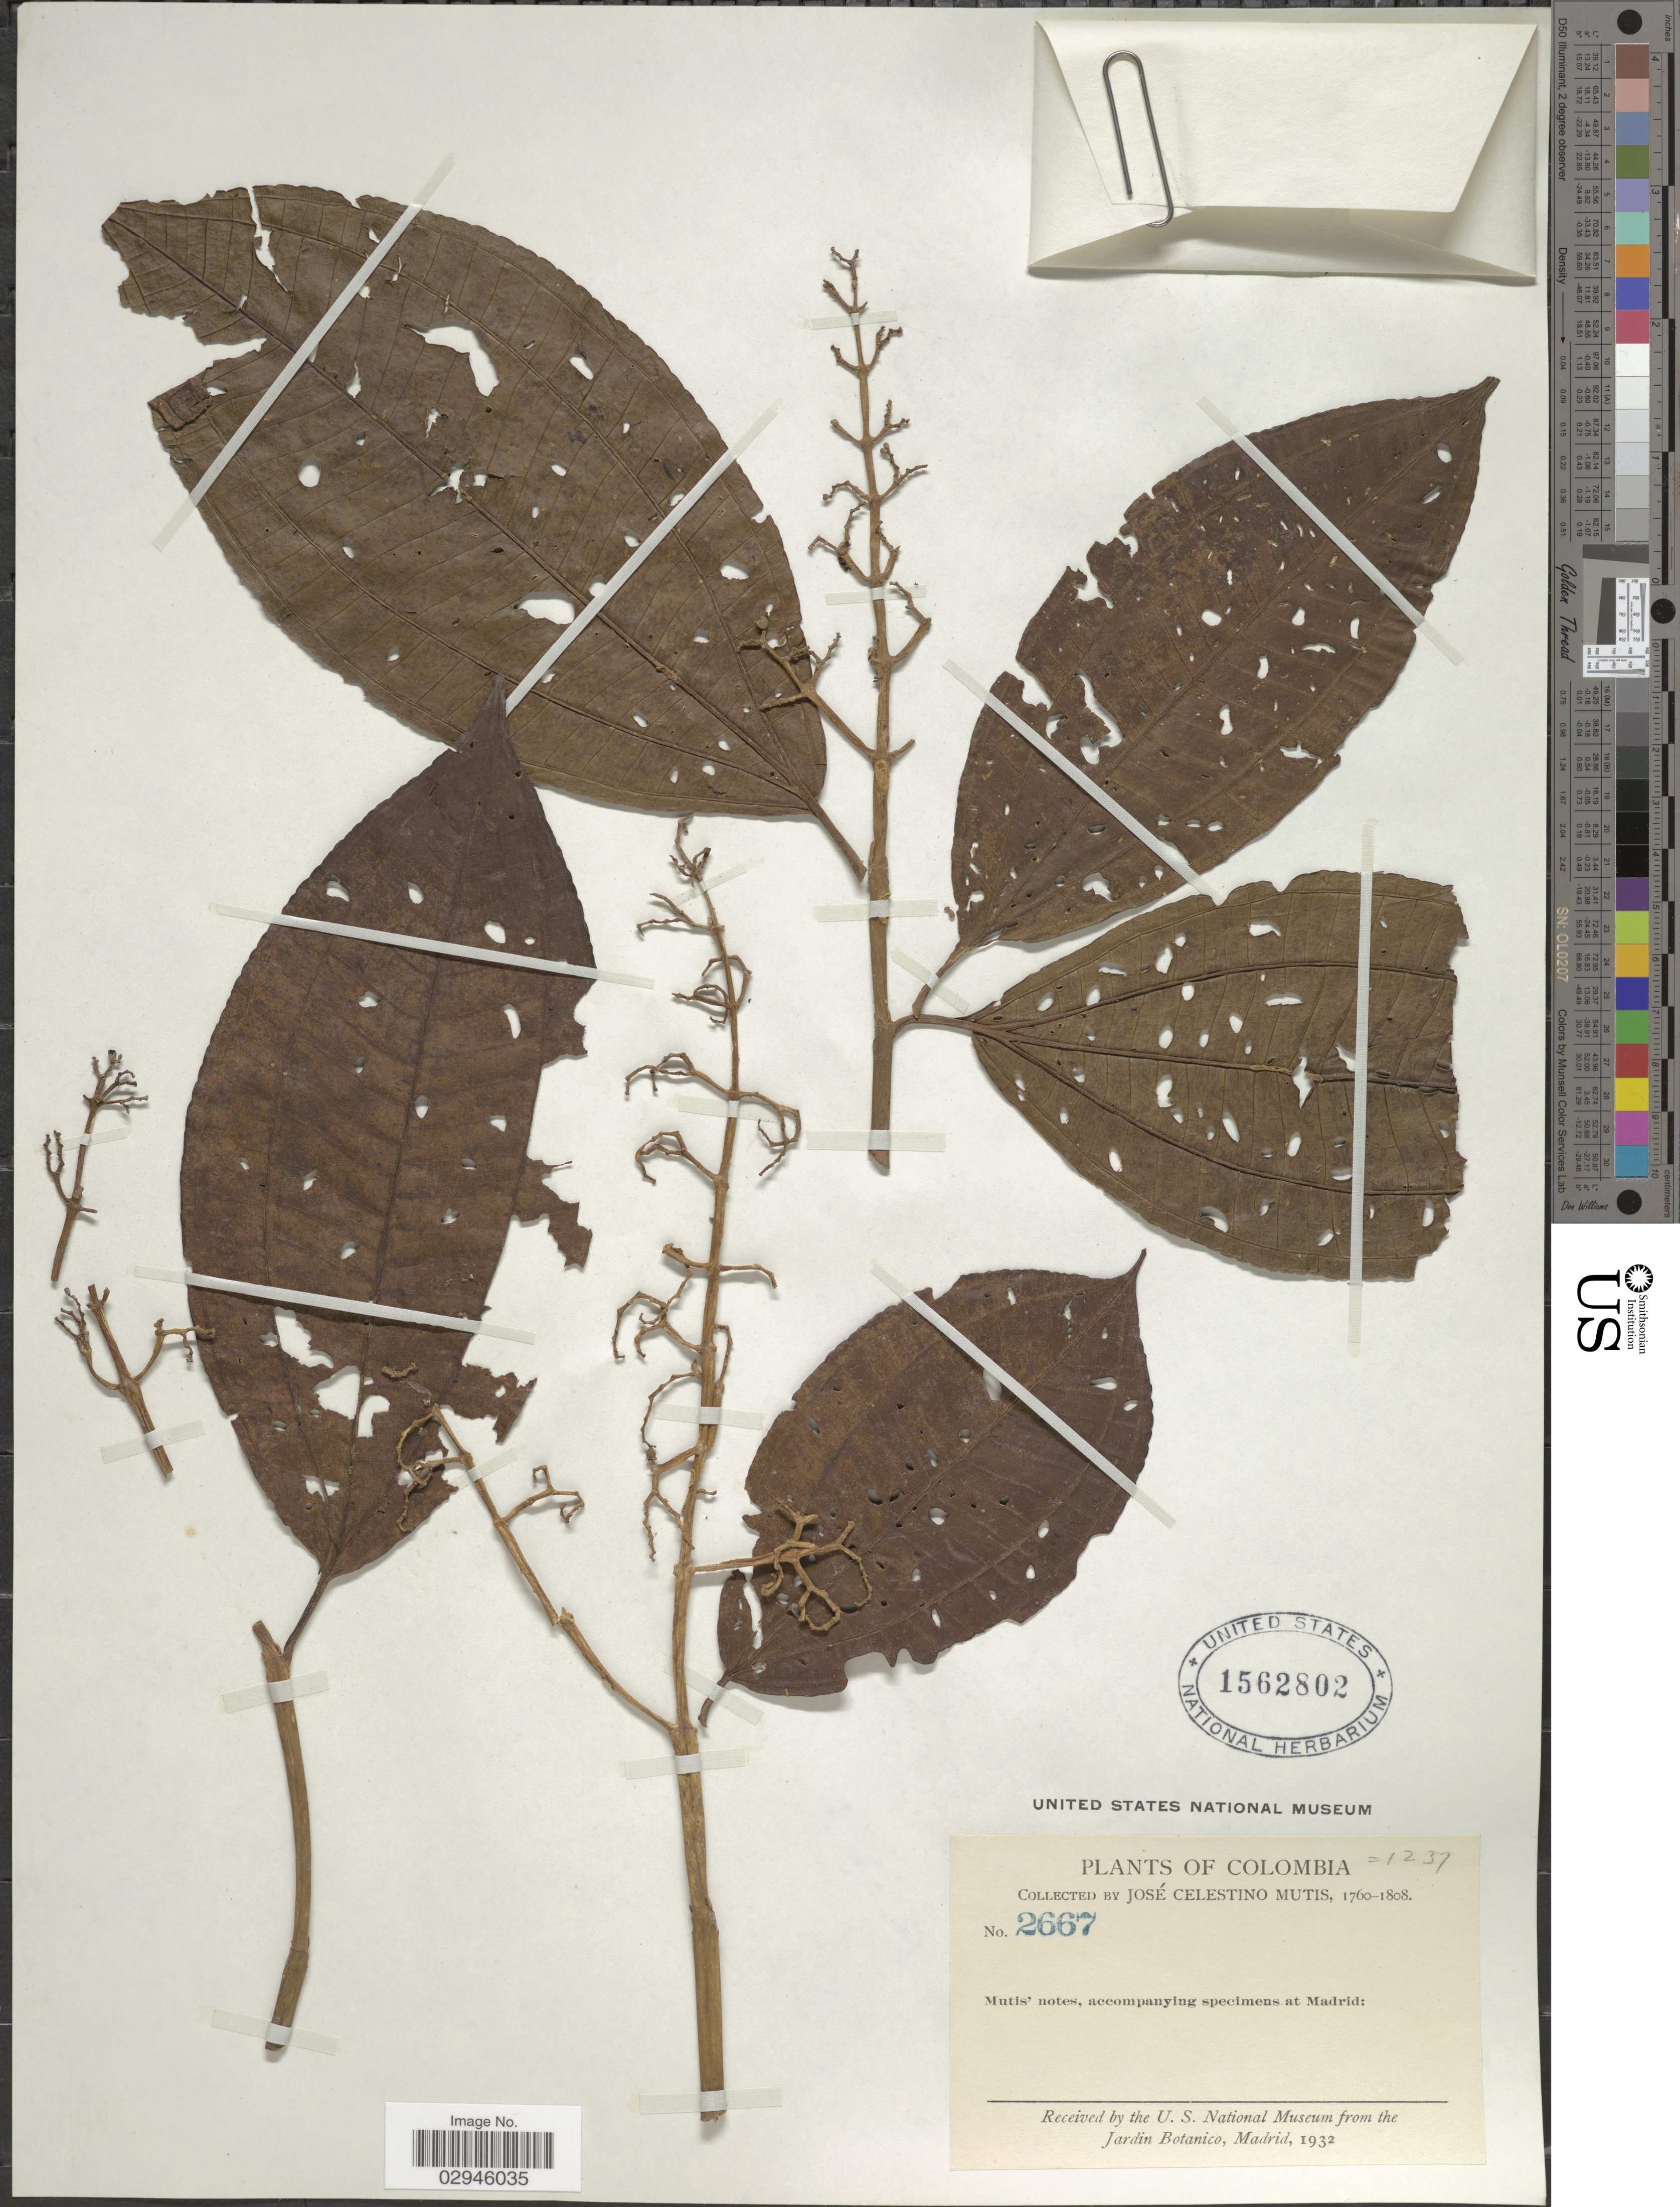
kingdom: Plantae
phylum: Tracheophyta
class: Magnoliopsida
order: Myrtales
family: Melastomataceae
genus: Miconia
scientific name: Miconia sp.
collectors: J. C. B. Mutis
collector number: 2667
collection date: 1760/1808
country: Colombia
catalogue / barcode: US 1562802